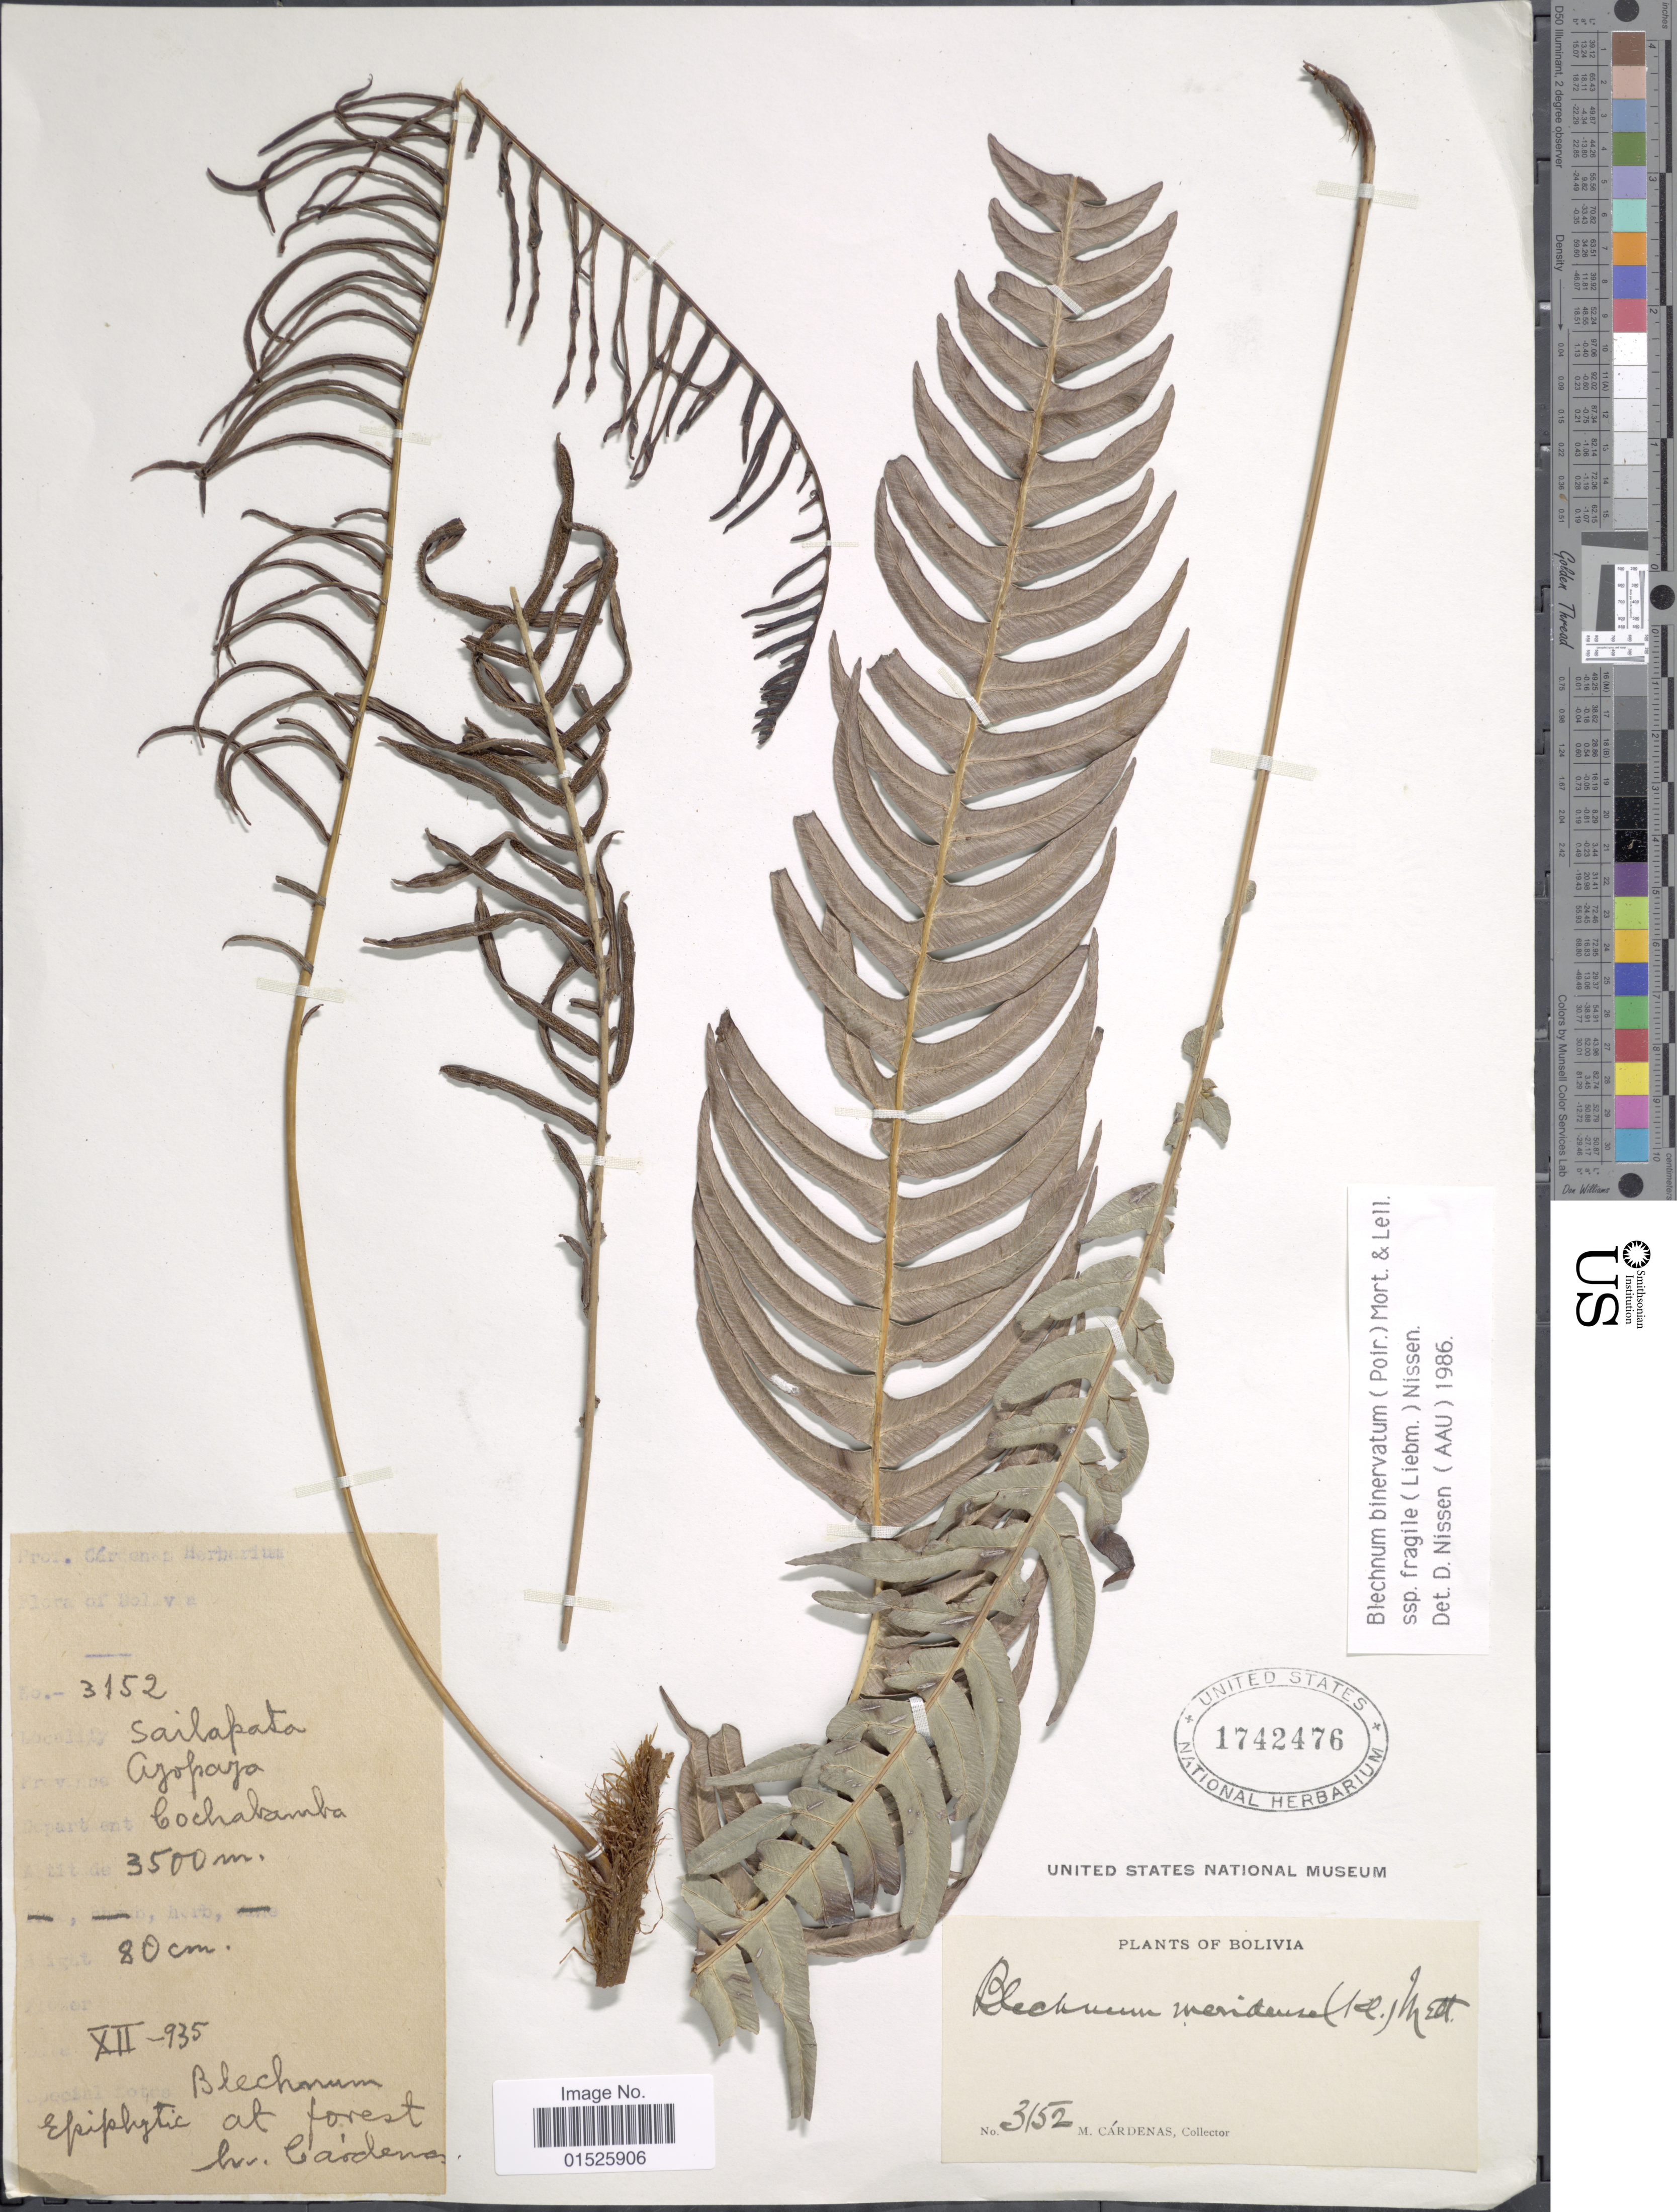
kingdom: Plantae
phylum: Tracheophyta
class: Polypodiopsida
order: Polypodiales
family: Blechnaceae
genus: Blechnum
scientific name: Blechnum fragile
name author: (Liebm.) C.V. Morton & Lellinger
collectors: M. Cárdenas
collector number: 3152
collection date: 1935-12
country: Bolivia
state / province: Cochabamba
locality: Sailapata. Province Ayopaya. At forest.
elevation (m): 3500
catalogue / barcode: US 1742476